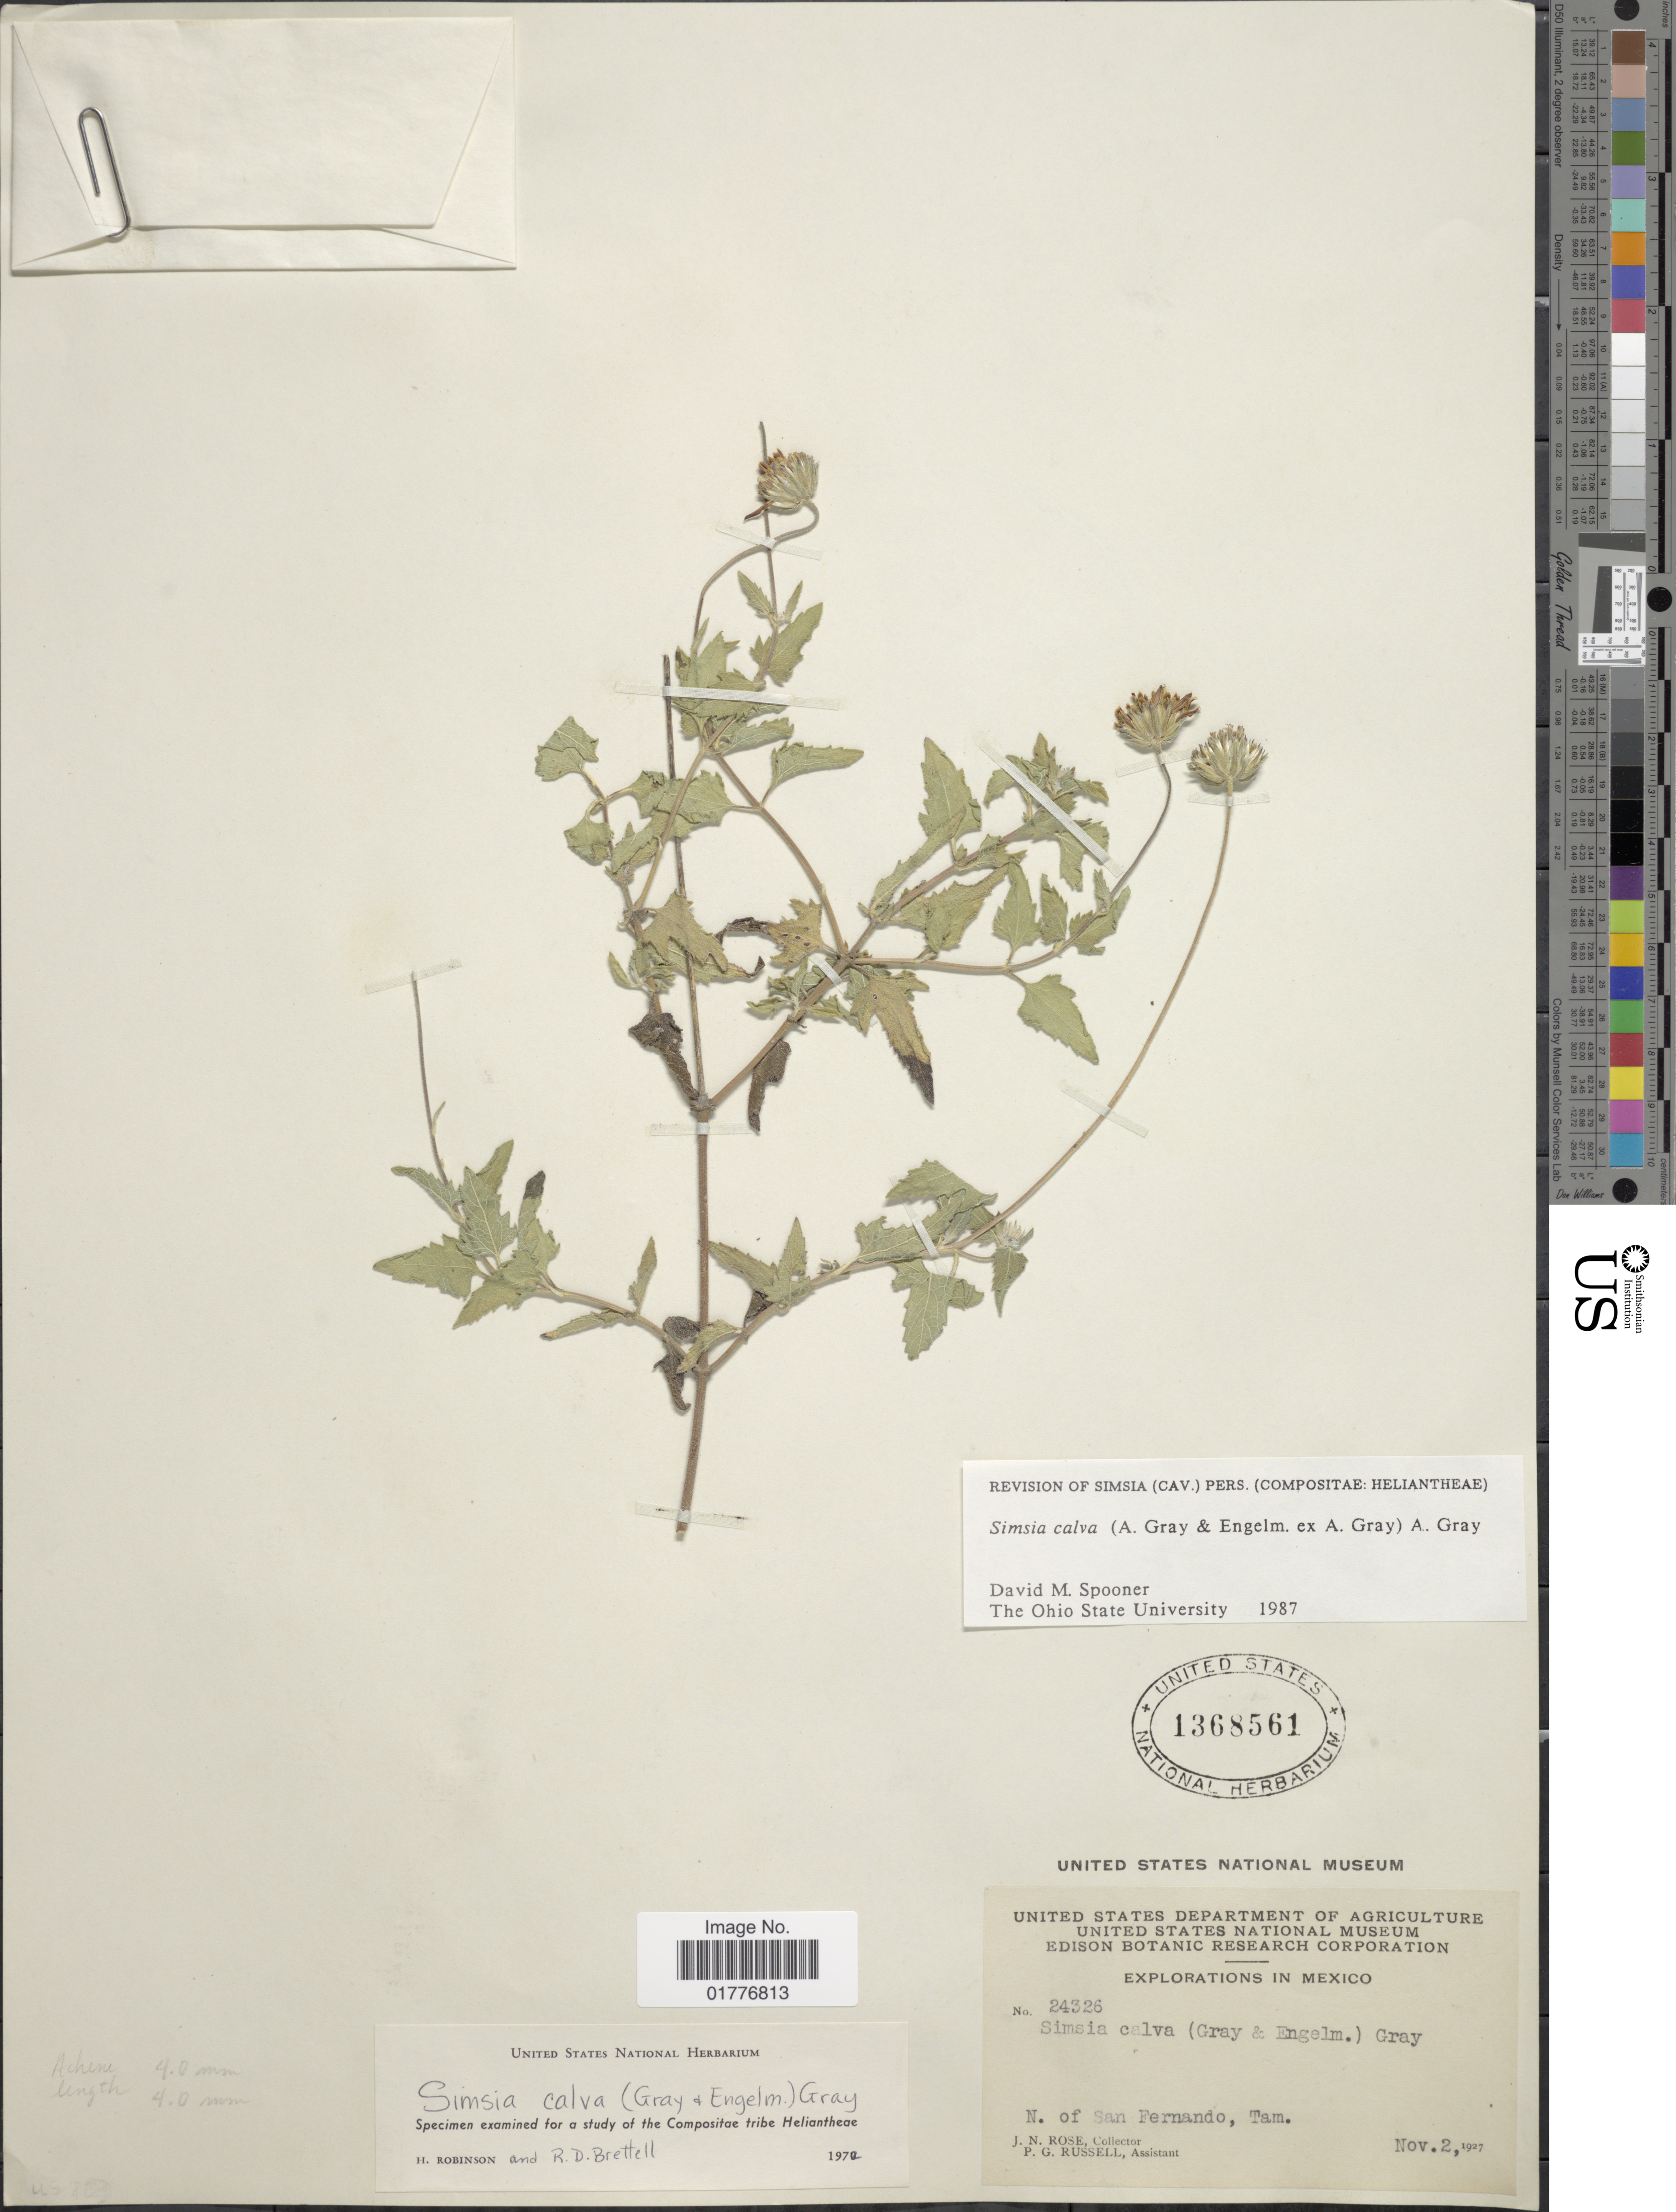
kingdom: Plantae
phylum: Tracheophyta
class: Magnoliopsida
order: Asterales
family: Asteraceae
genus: Simsia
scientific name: Simsia calva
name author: A. Gray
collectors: J. N. Rose & P. G. Russell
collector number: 24326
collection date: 1927-11-02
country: Mexico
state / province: Tamaulipas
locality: N. of San Fernando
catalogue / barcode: US 1368561